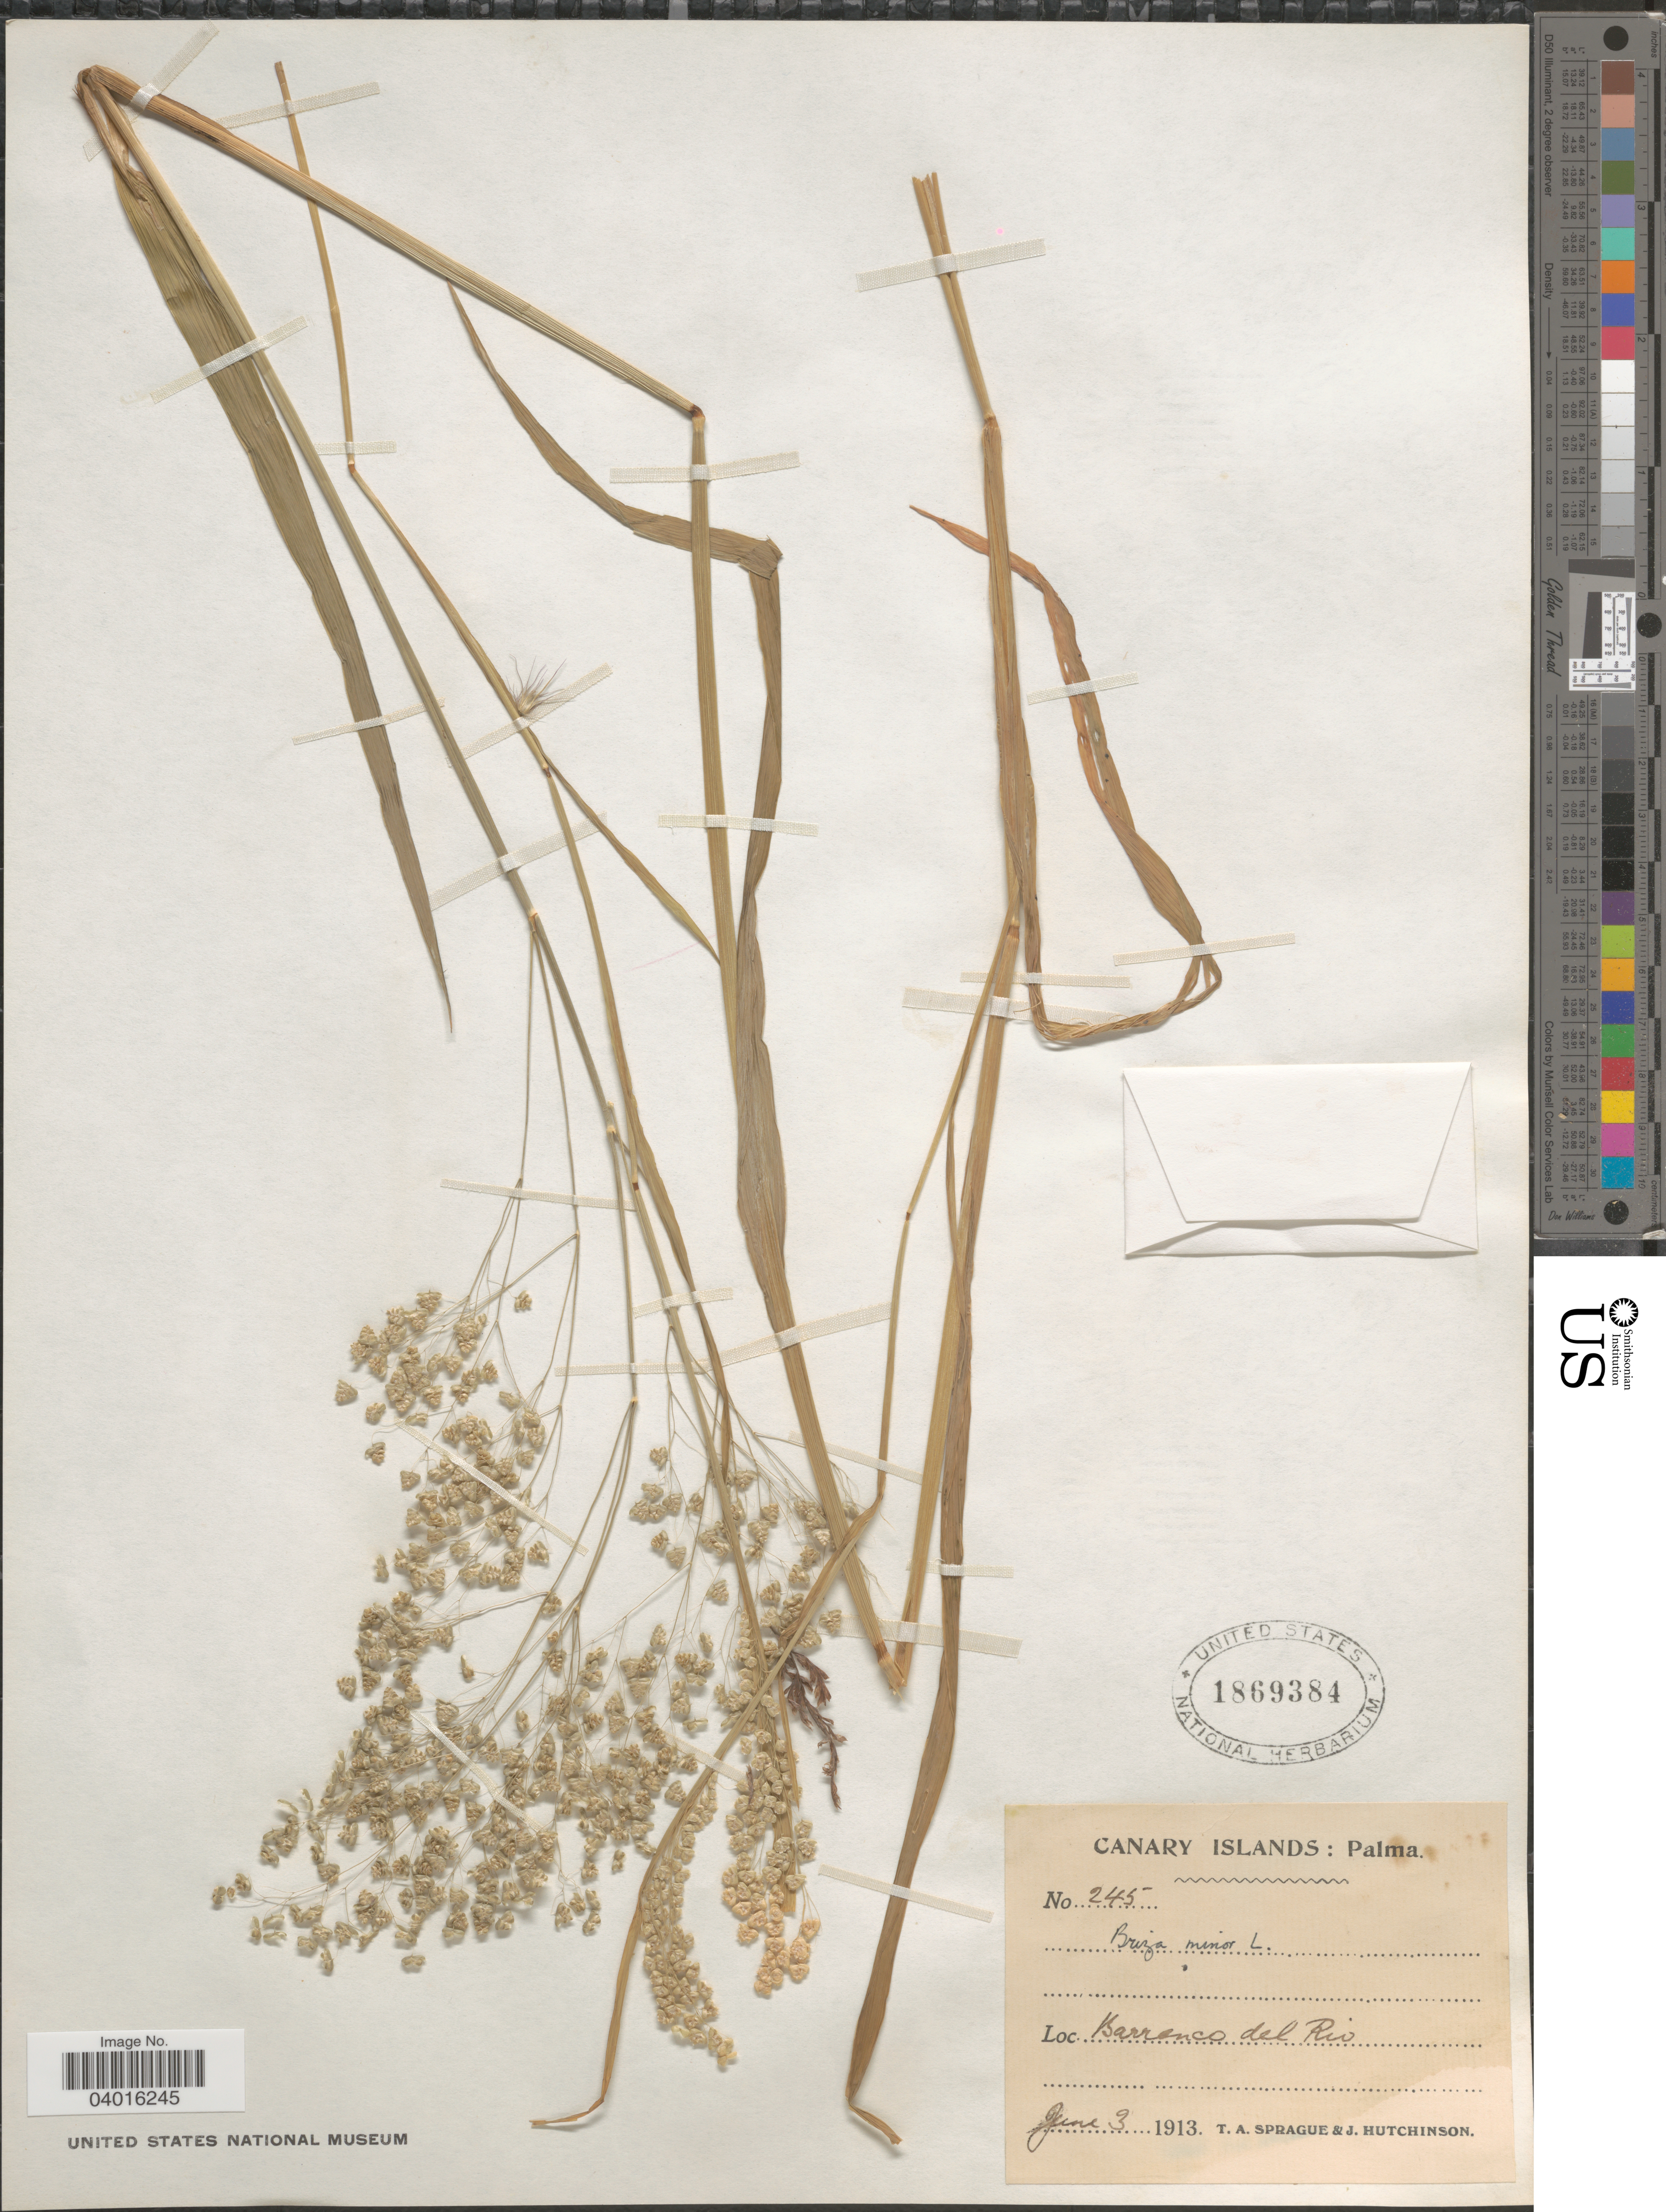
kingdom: Plantae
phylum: Tracheophyta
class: Liliopsida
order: Poales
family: Poaceae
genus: Briza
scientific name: Briza minor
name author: L.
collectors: T. A. Sprague & J. Hutchinson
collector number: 245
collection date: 1913-06-03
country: Spain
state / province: Canarias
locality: Canary Islands: Palma. Barranco del Rio.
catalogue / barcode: US 1869384